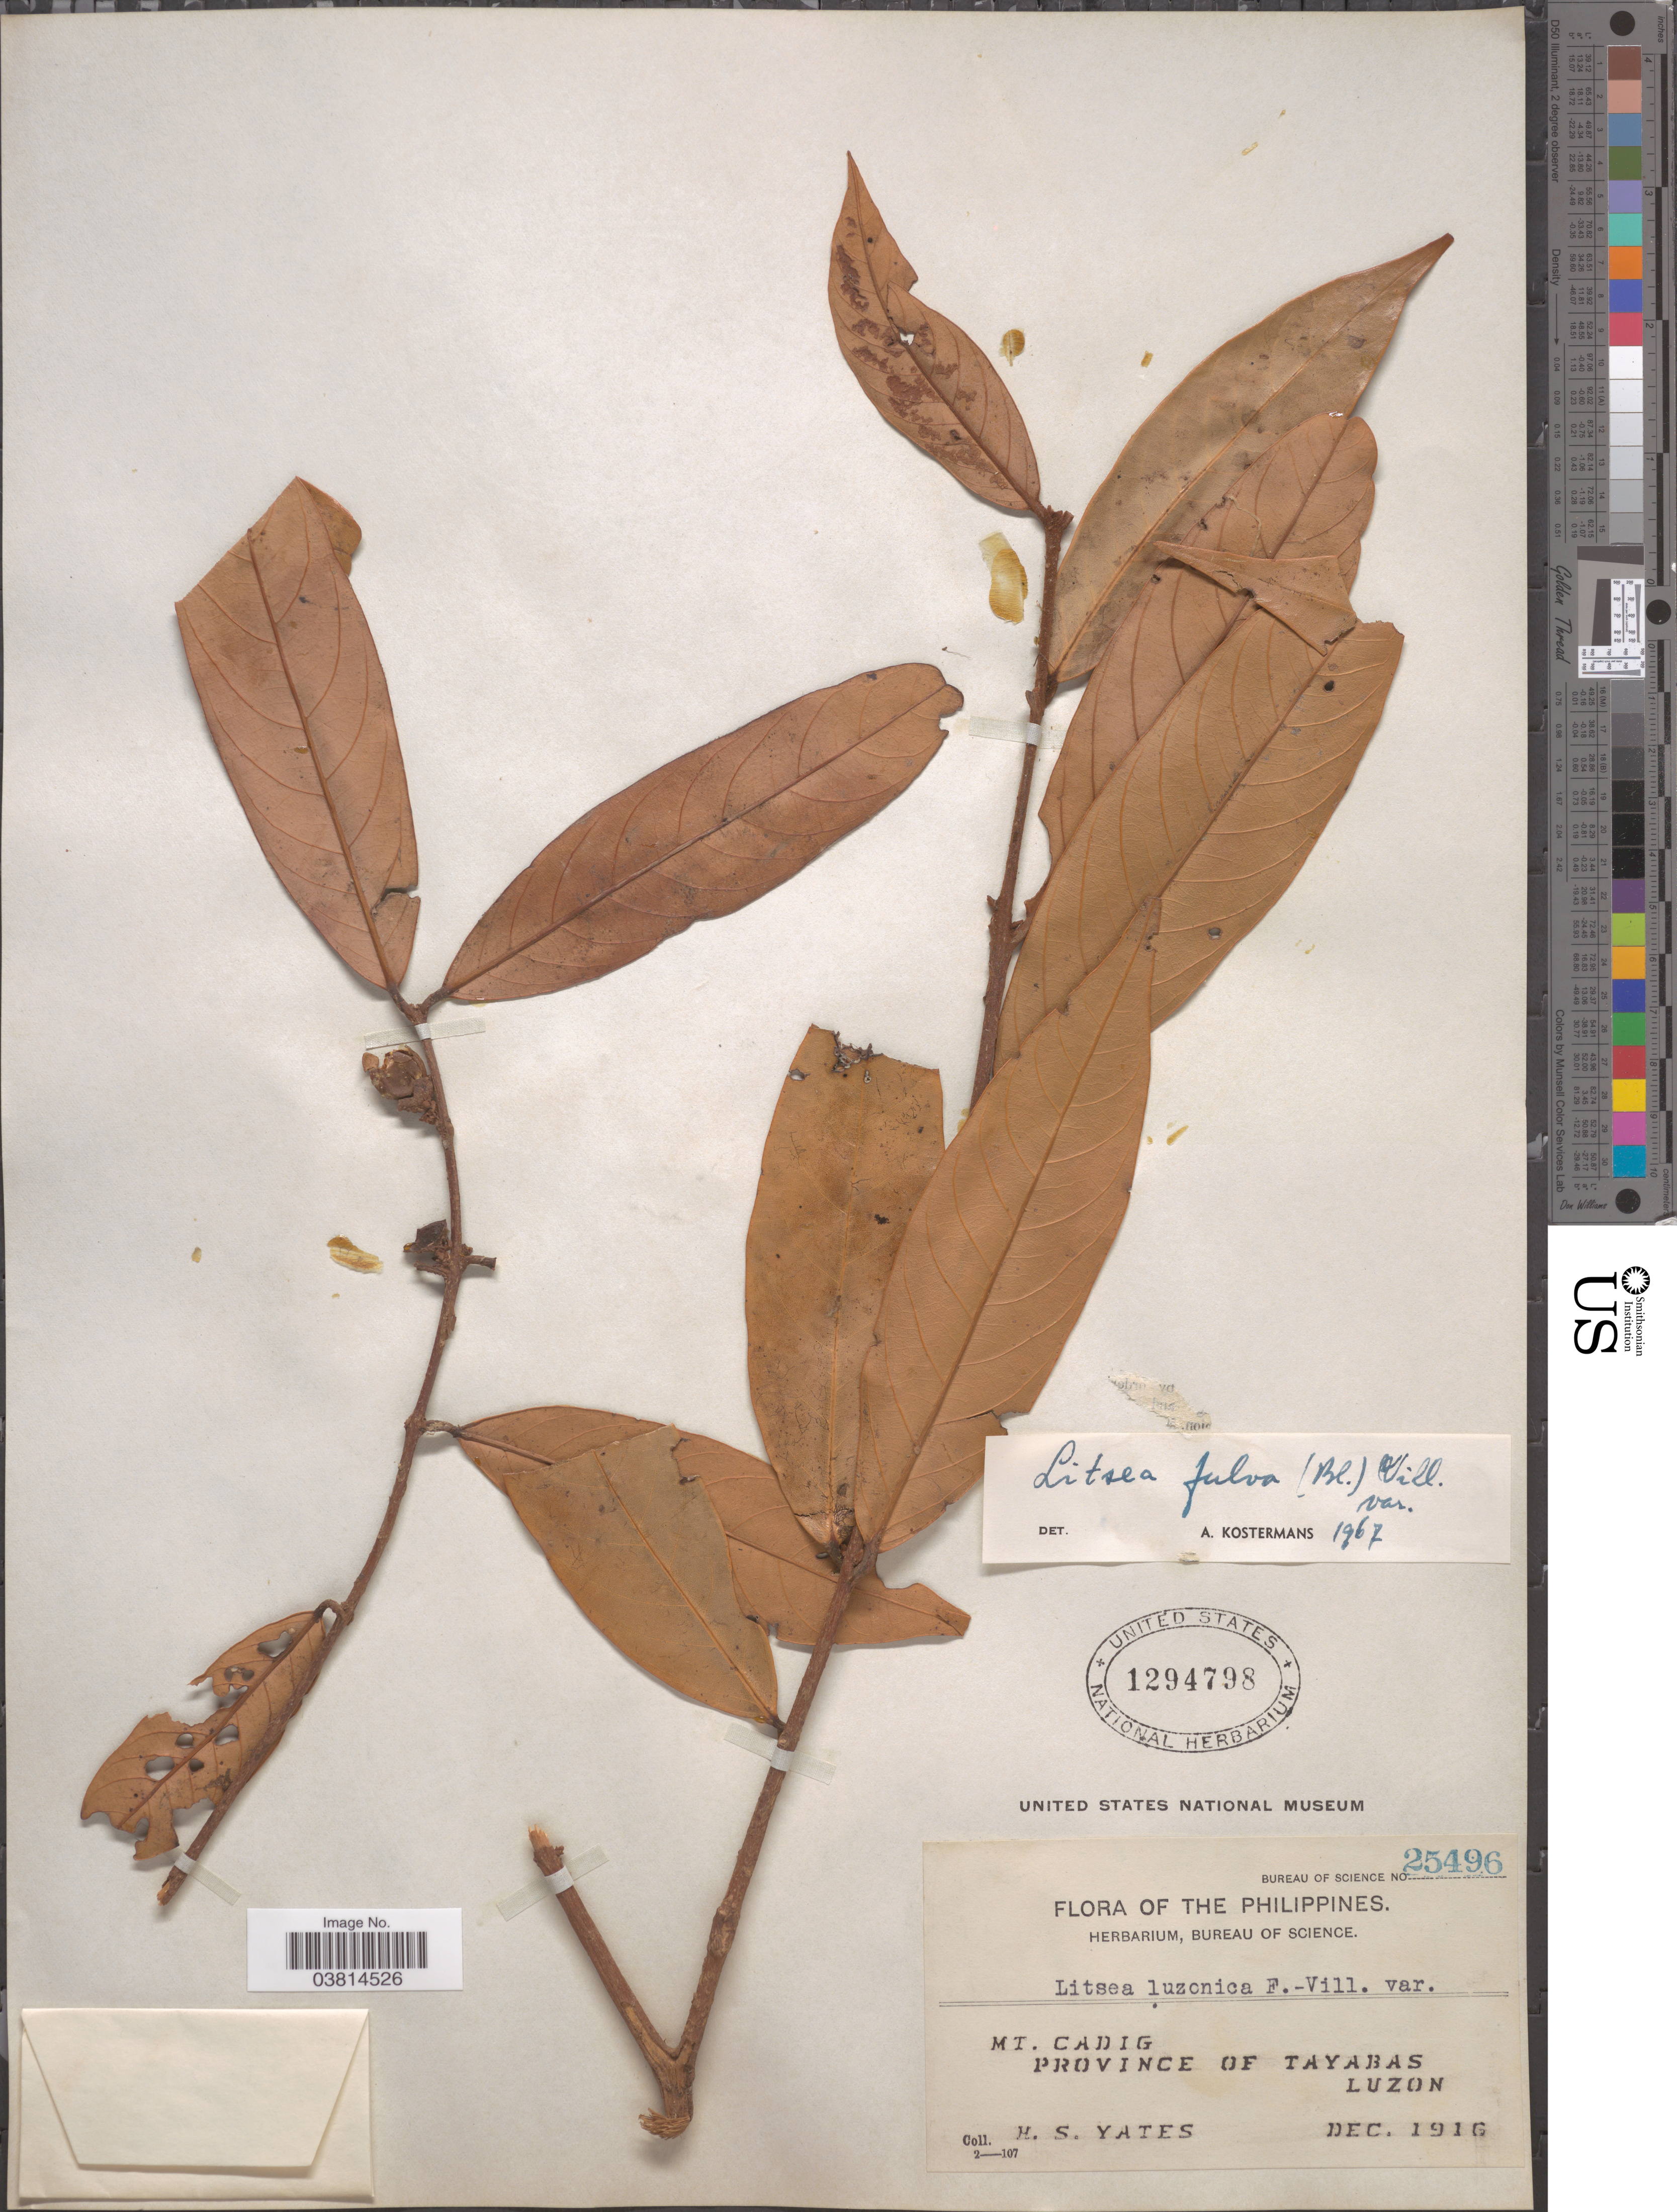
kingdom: Plantae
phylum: Tracheophyta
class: Magnoliopsida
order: Laurales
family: Lauraceae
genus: Litsea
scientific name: Litsea fulva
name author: (Blume) Fern.-Vill.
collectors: H. S. Yates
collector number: Bureau of Science 25496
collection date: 1916-12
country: Philippines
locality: Mt. Cadig. Province of Tayabas. Luzon.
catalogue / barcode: US 1294798